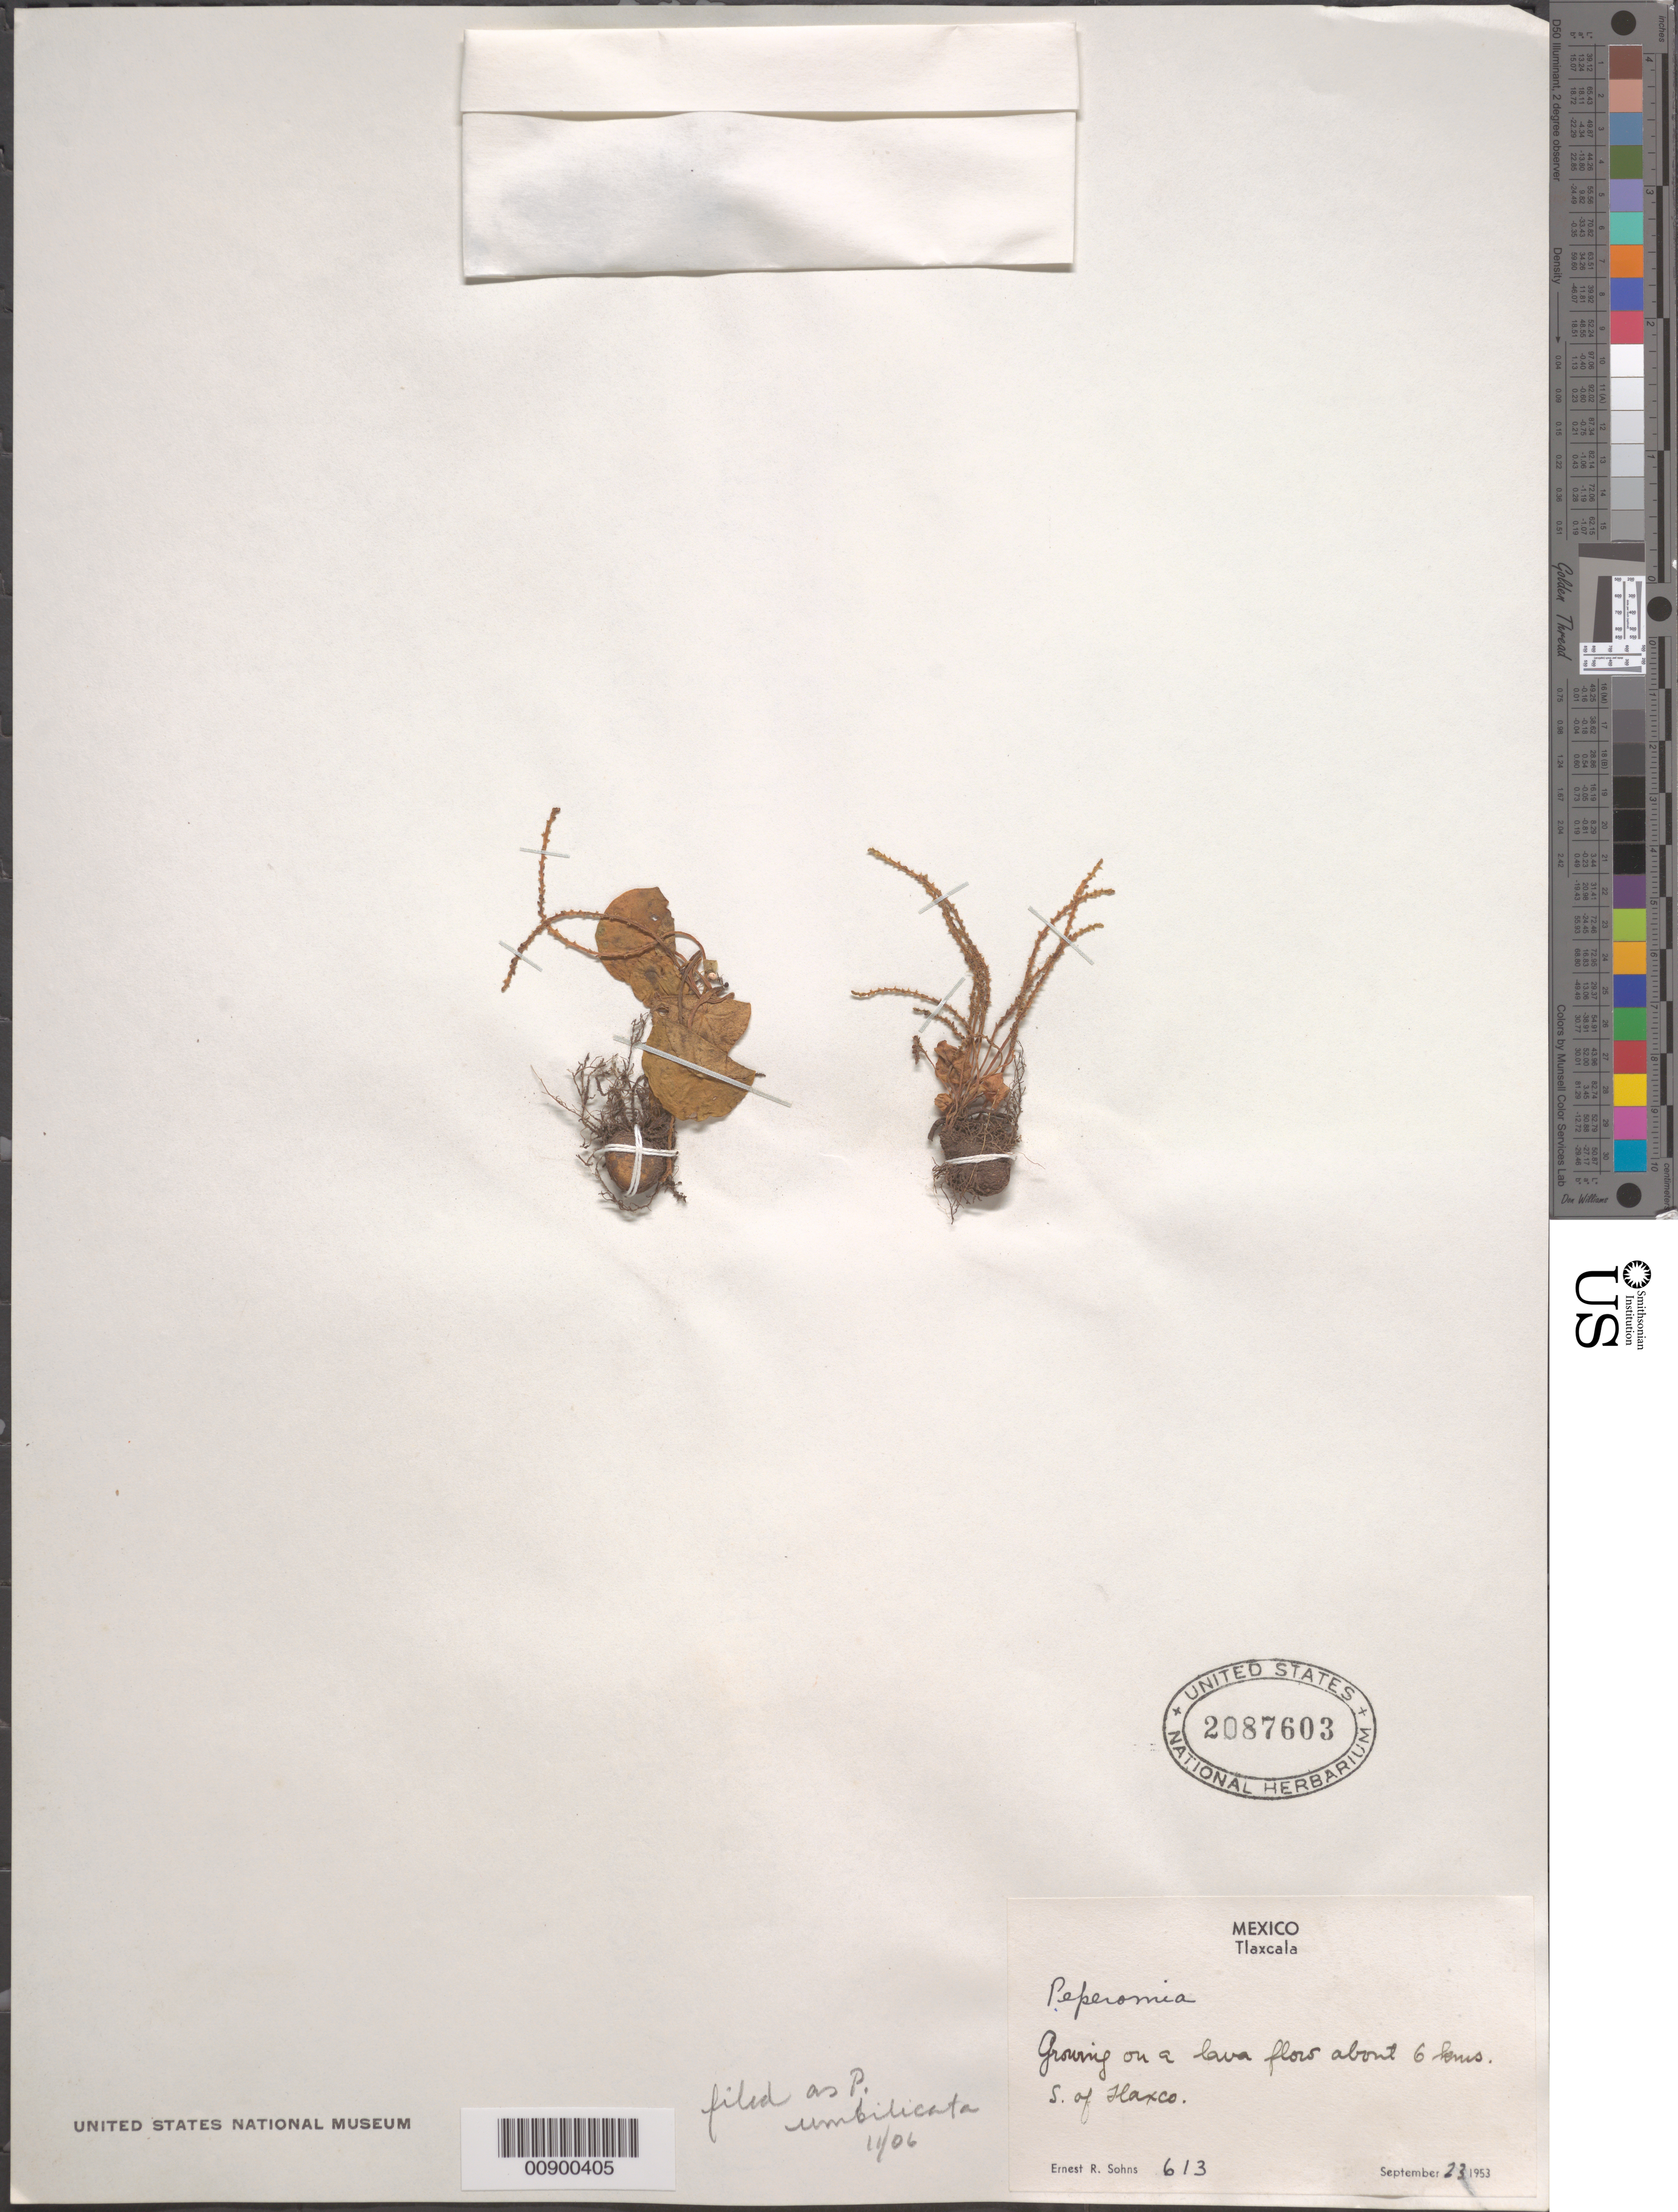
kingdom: Plantae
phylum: Tracheophyta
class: Magnoliopsida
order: Piperales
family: Piperaceae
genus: Peperomia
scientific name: Peperomia umbilicata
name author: Ruiz & Pav.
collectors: E. R. Sohns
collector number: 613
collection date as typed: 23 Sep 1953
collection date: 1953-09-23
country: Mexico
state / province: Tlaxcala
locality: About 6 km. S of Tlaxco, Tlaxcala.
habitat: Growing on a lava flow.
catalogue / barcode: US 2087603